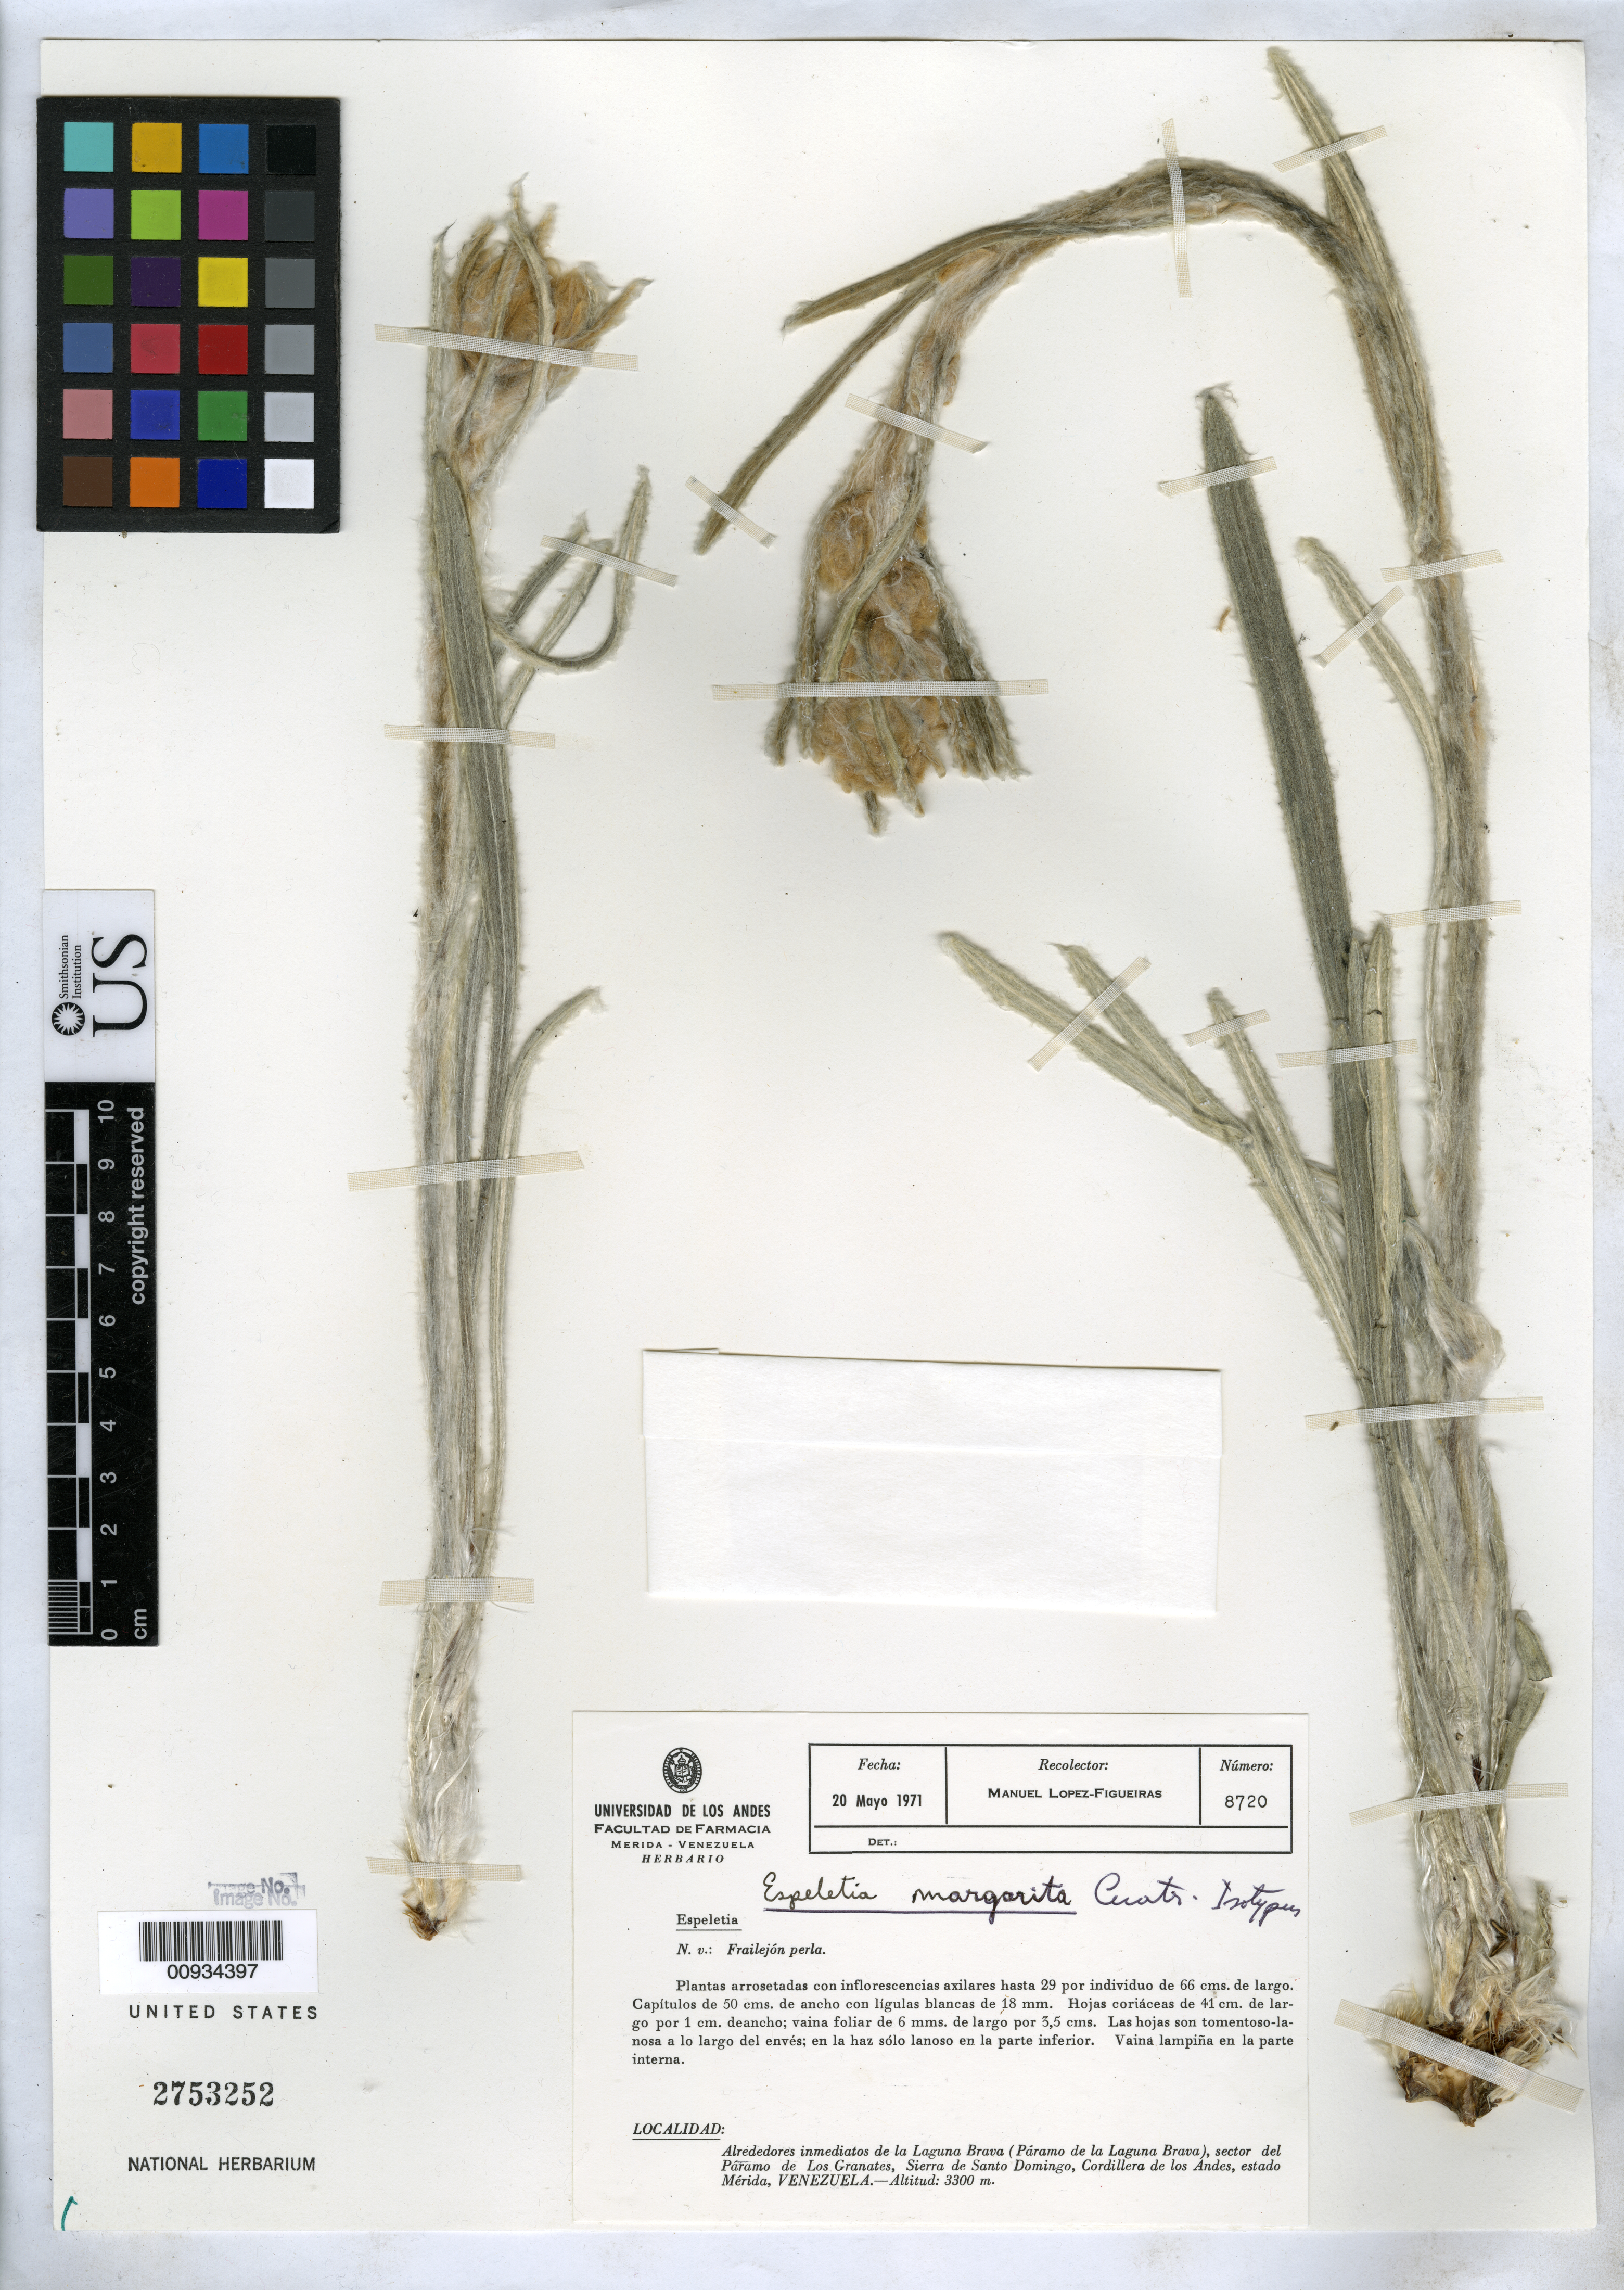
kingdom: Plantae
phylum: Tracheophyta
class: Magnoliopsida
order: Asterales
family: Asteraceae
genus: Espeletia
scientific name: Espeletia margarita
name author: Cuatrec.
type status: Isotype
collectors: M. López Figueiras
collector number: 8720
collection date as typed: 20 May 1971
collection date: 1971-05-20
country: Venezuela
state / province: Mérida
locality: Cordillera de Los Andes, Sierra de Santo Domingo, Páramo de Los Granates, Paramo de La Laguna Brava.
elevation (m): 3300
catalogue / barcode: US 2753252